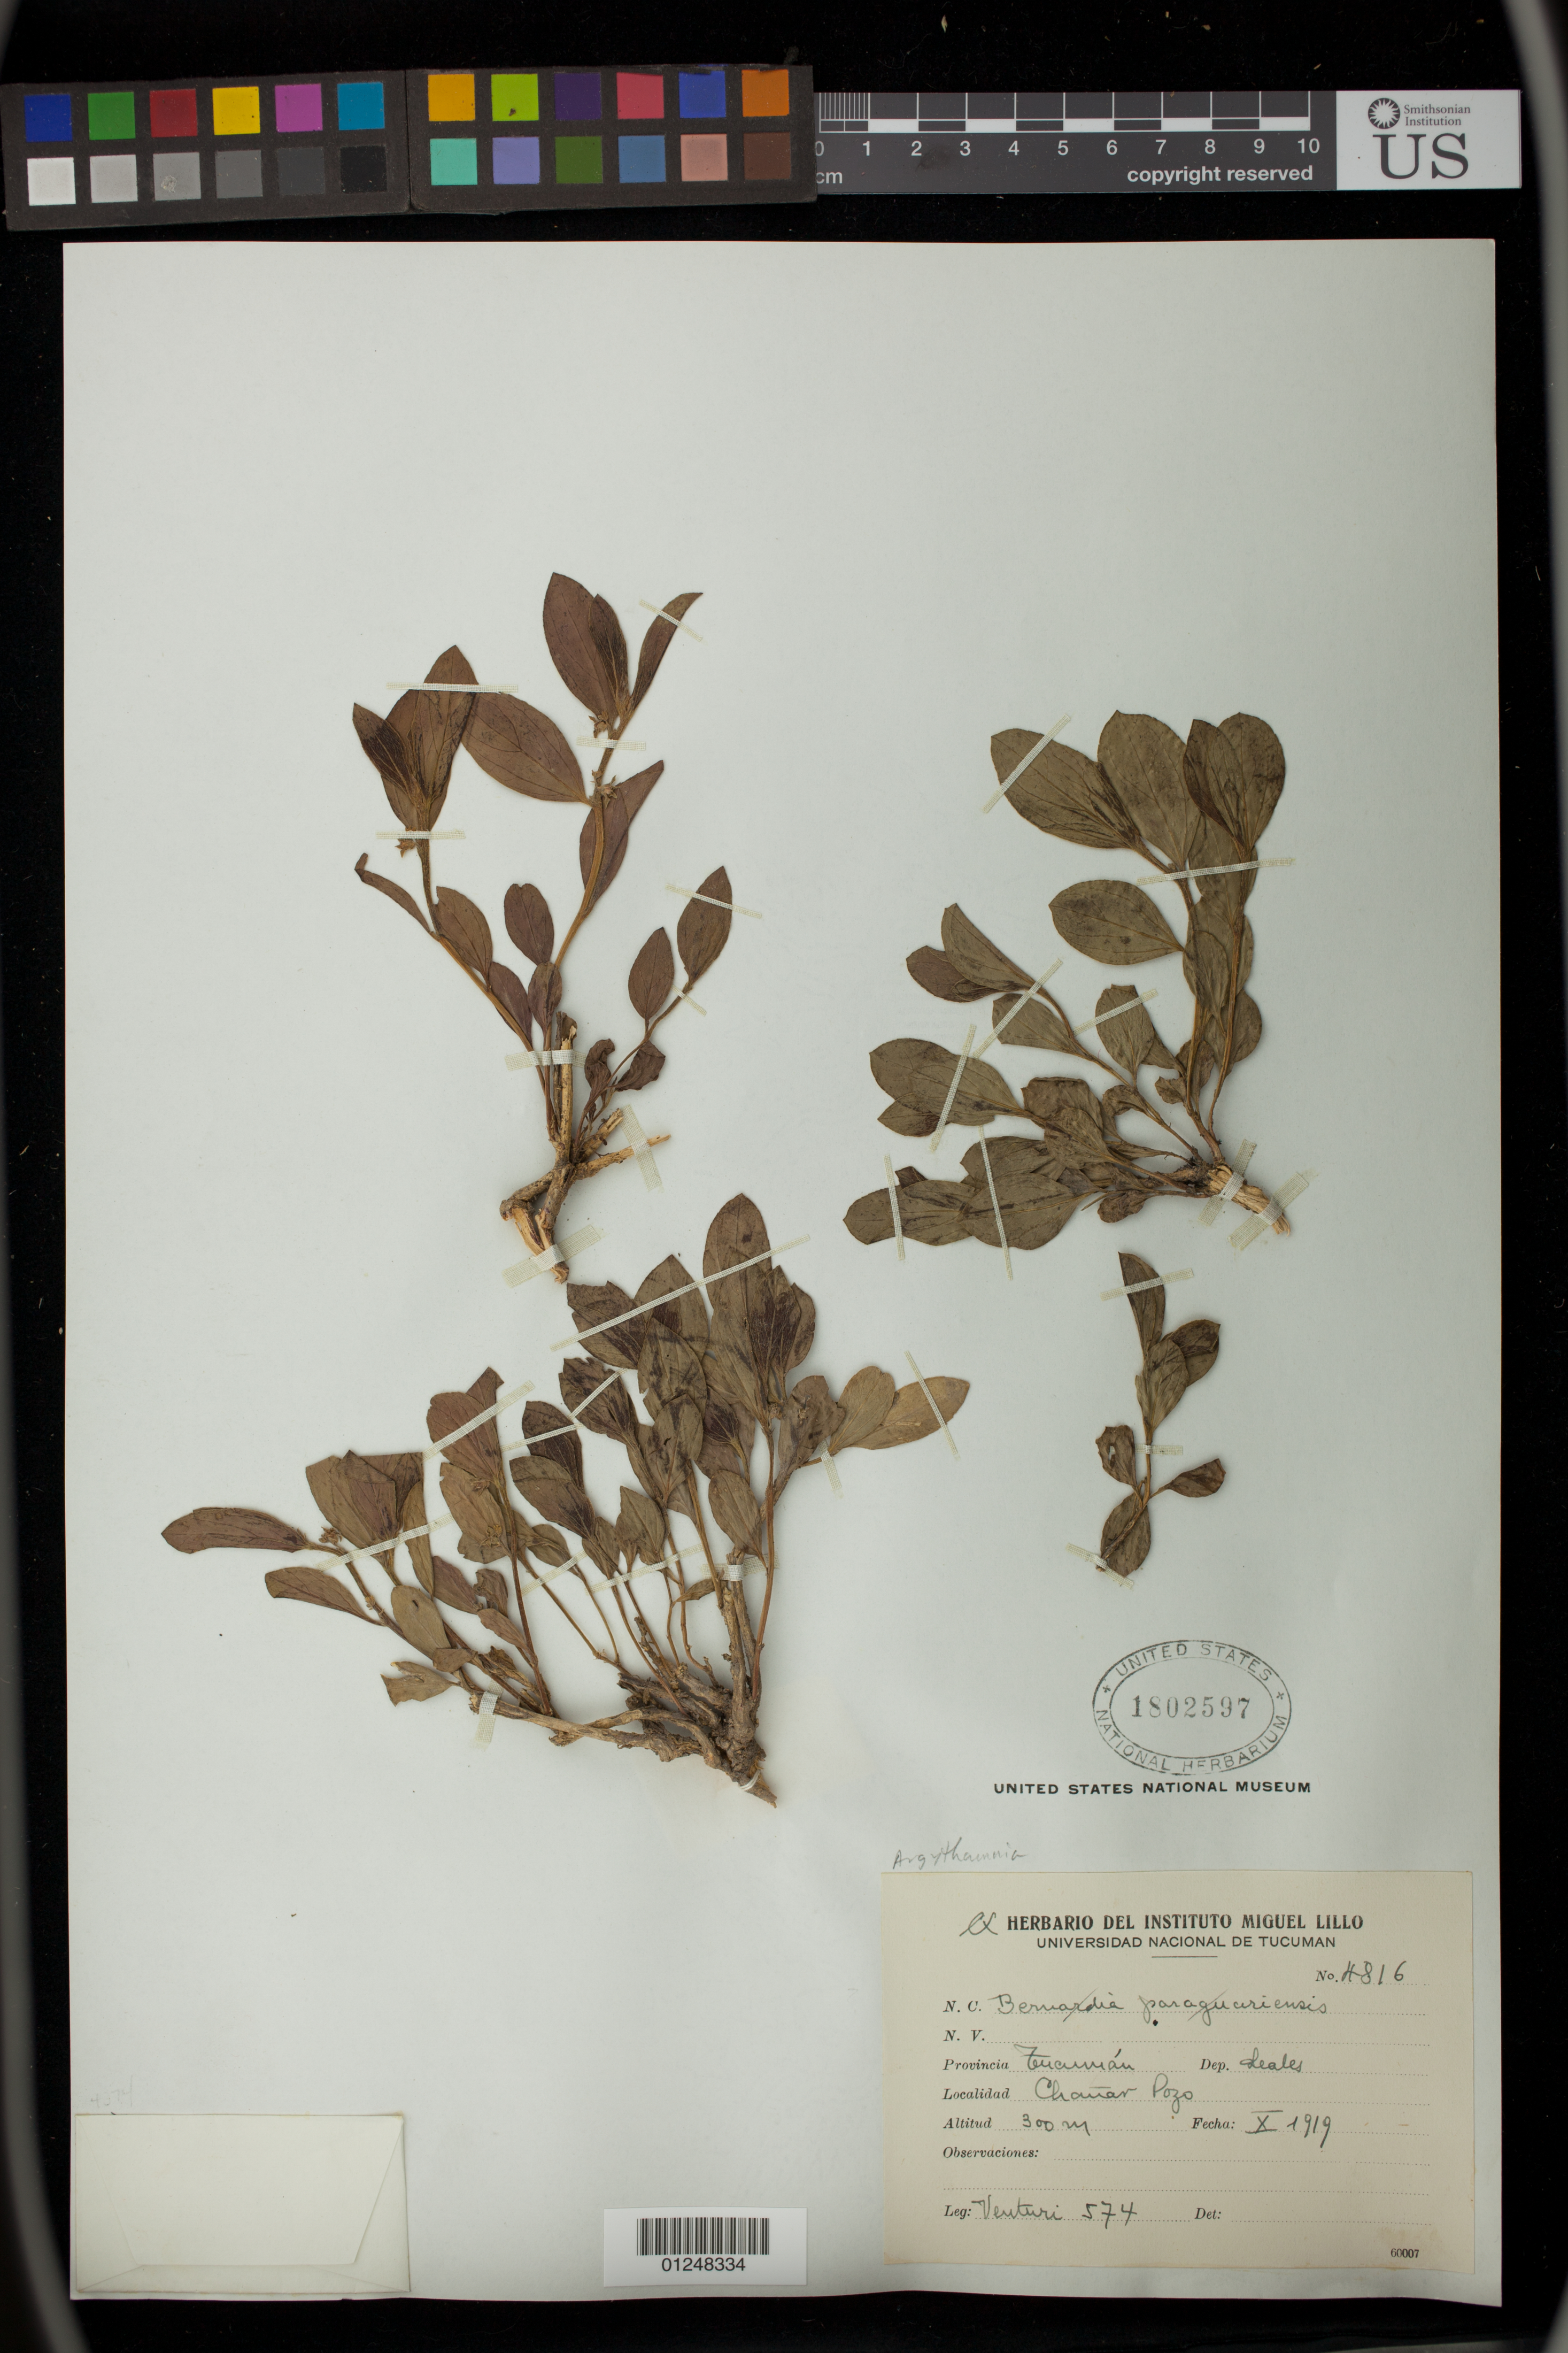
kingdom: Plantae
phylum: Tracheophyta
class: Magnoliopsida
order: Malpighiales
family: Euphorbiaceae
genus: Argythamnia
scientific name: Argythamnia montevidensis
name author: (Didr.) Müll. Arg.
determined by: Külkamp, Josimar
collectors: Venturi, --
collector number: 574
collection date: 1919-10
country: Argentina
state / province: Tucuman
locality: Leales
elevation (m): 300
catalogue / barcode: US 1802597